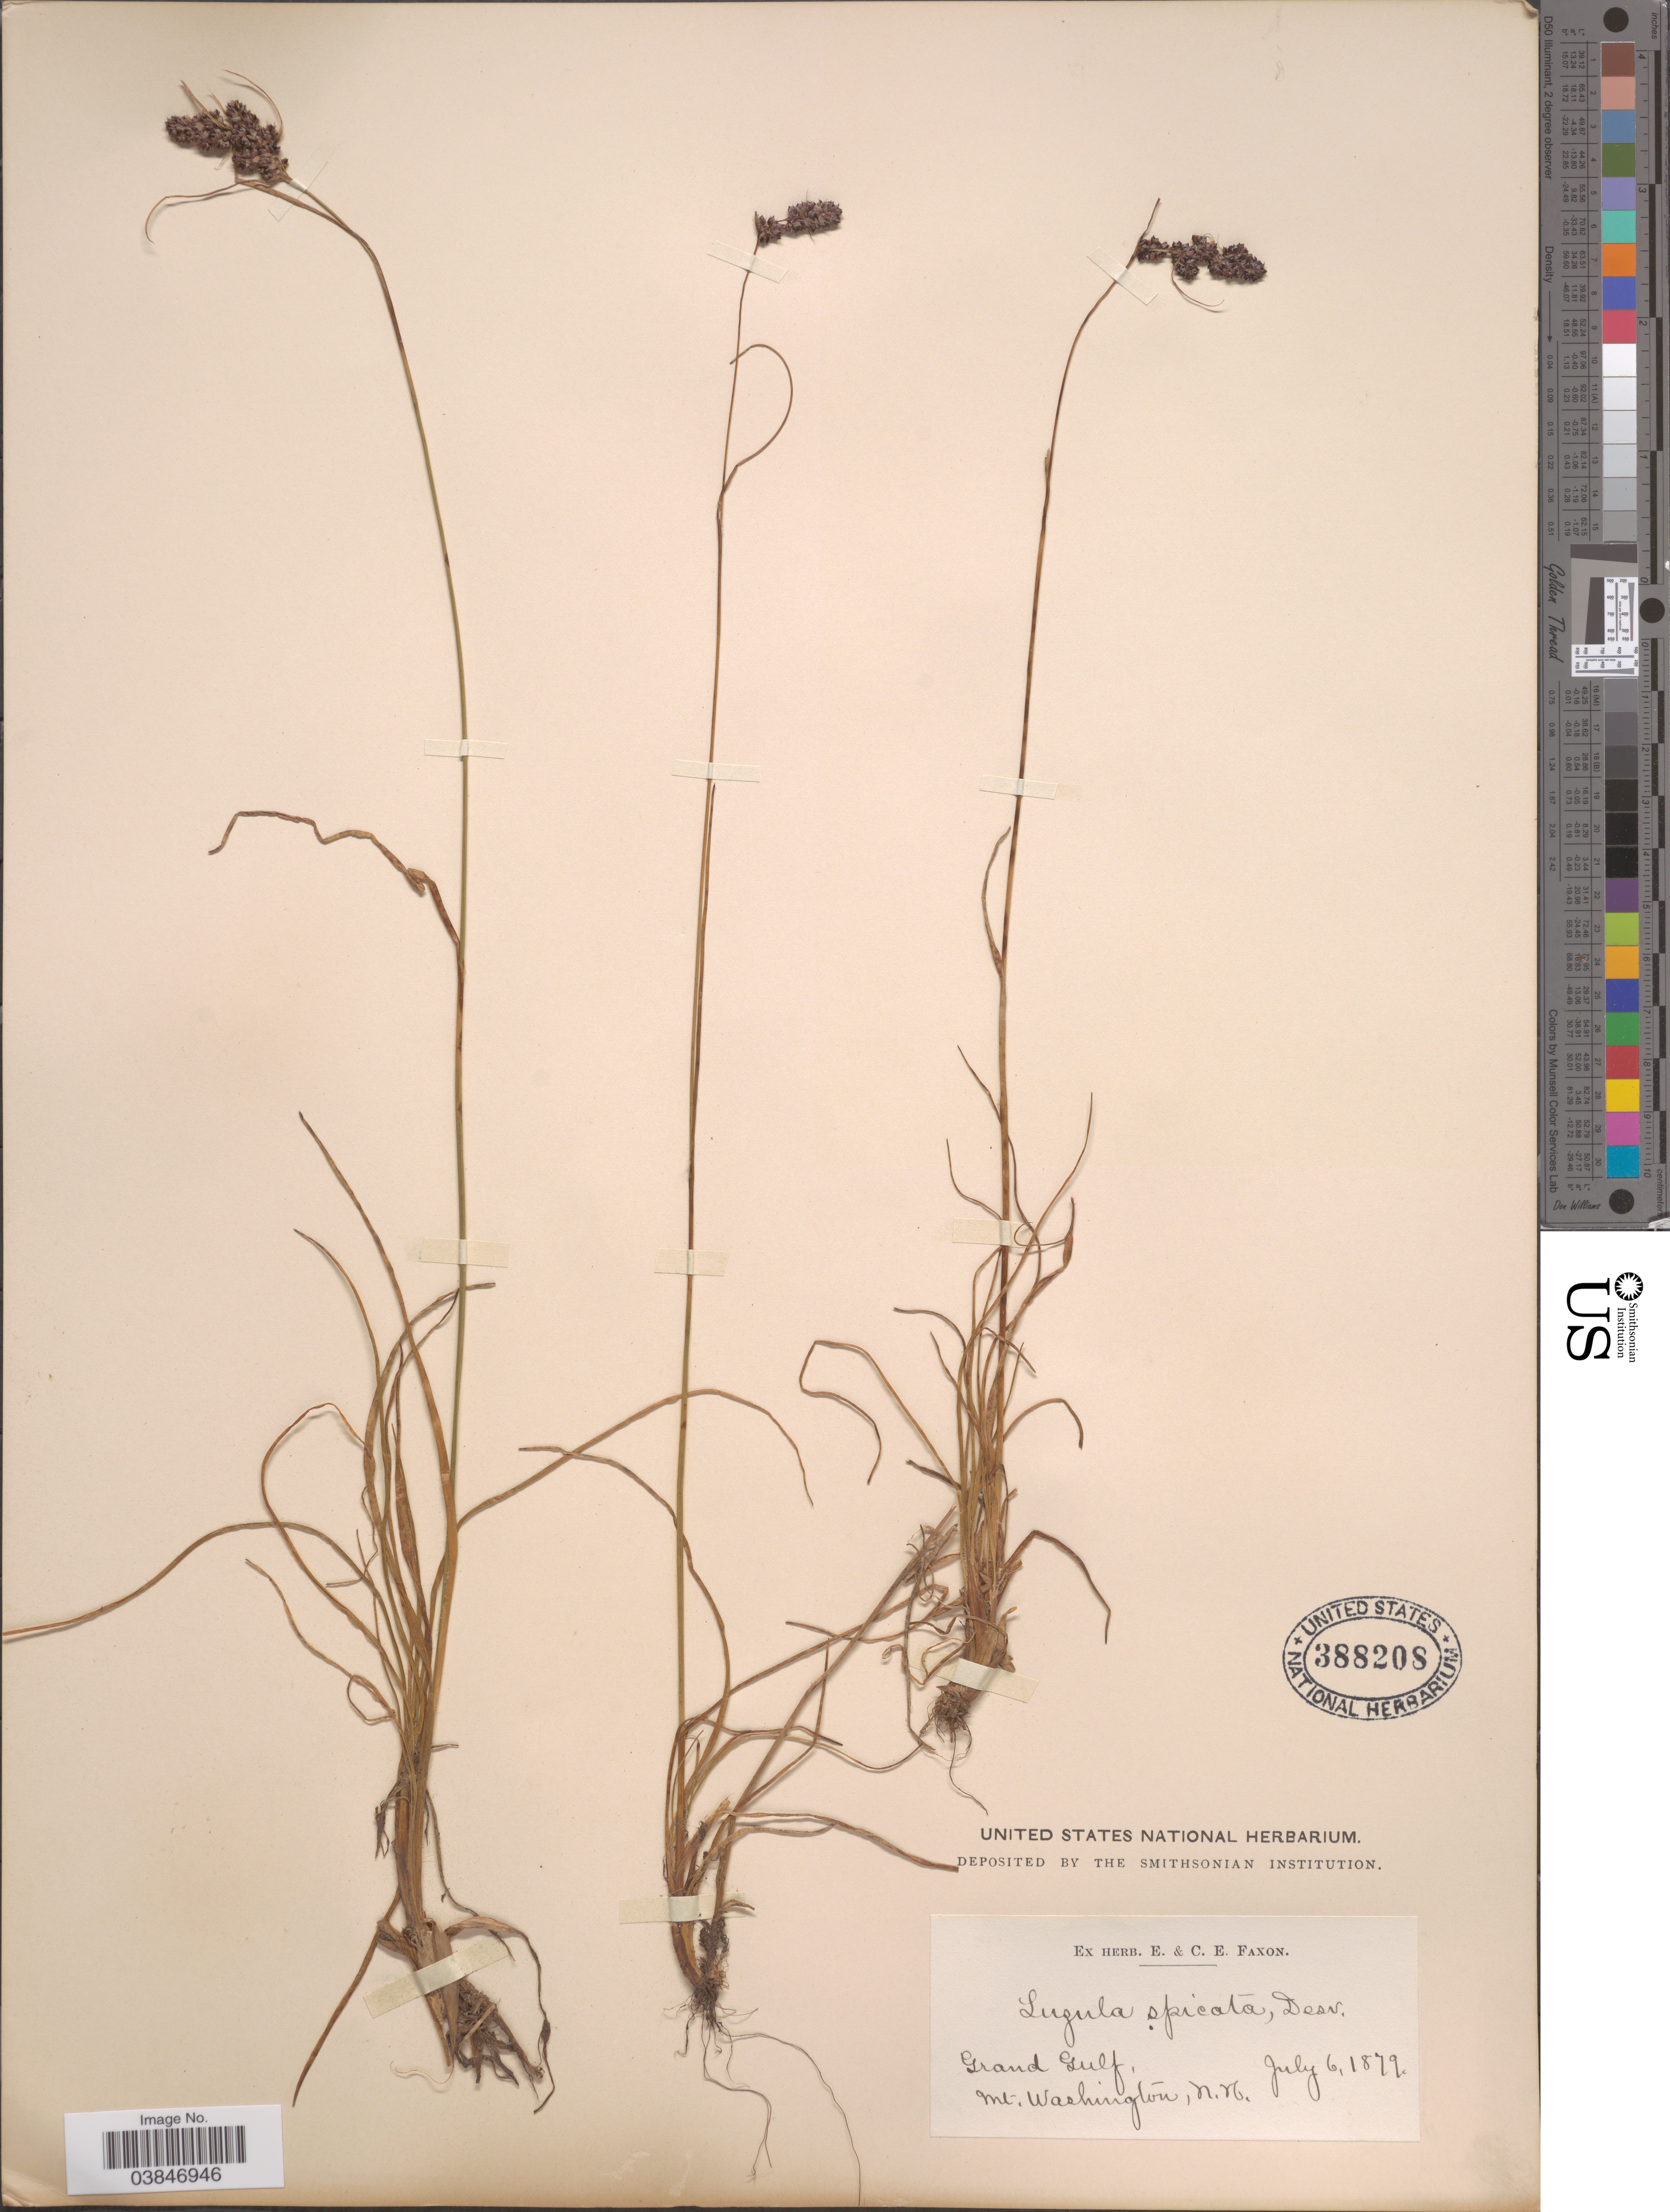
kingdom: Plantae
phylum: Tracheophyta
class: Liliopsida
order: Poales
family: Juncaceae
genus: Luzula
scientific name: Luzula spicata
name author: (L.) DC.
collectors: ex herb. E. & C.E. Faxon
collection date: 1879-07-06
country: United States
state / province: New Hampshire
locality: Grand Gulf, Mt. Washington.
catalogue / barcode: US 388208